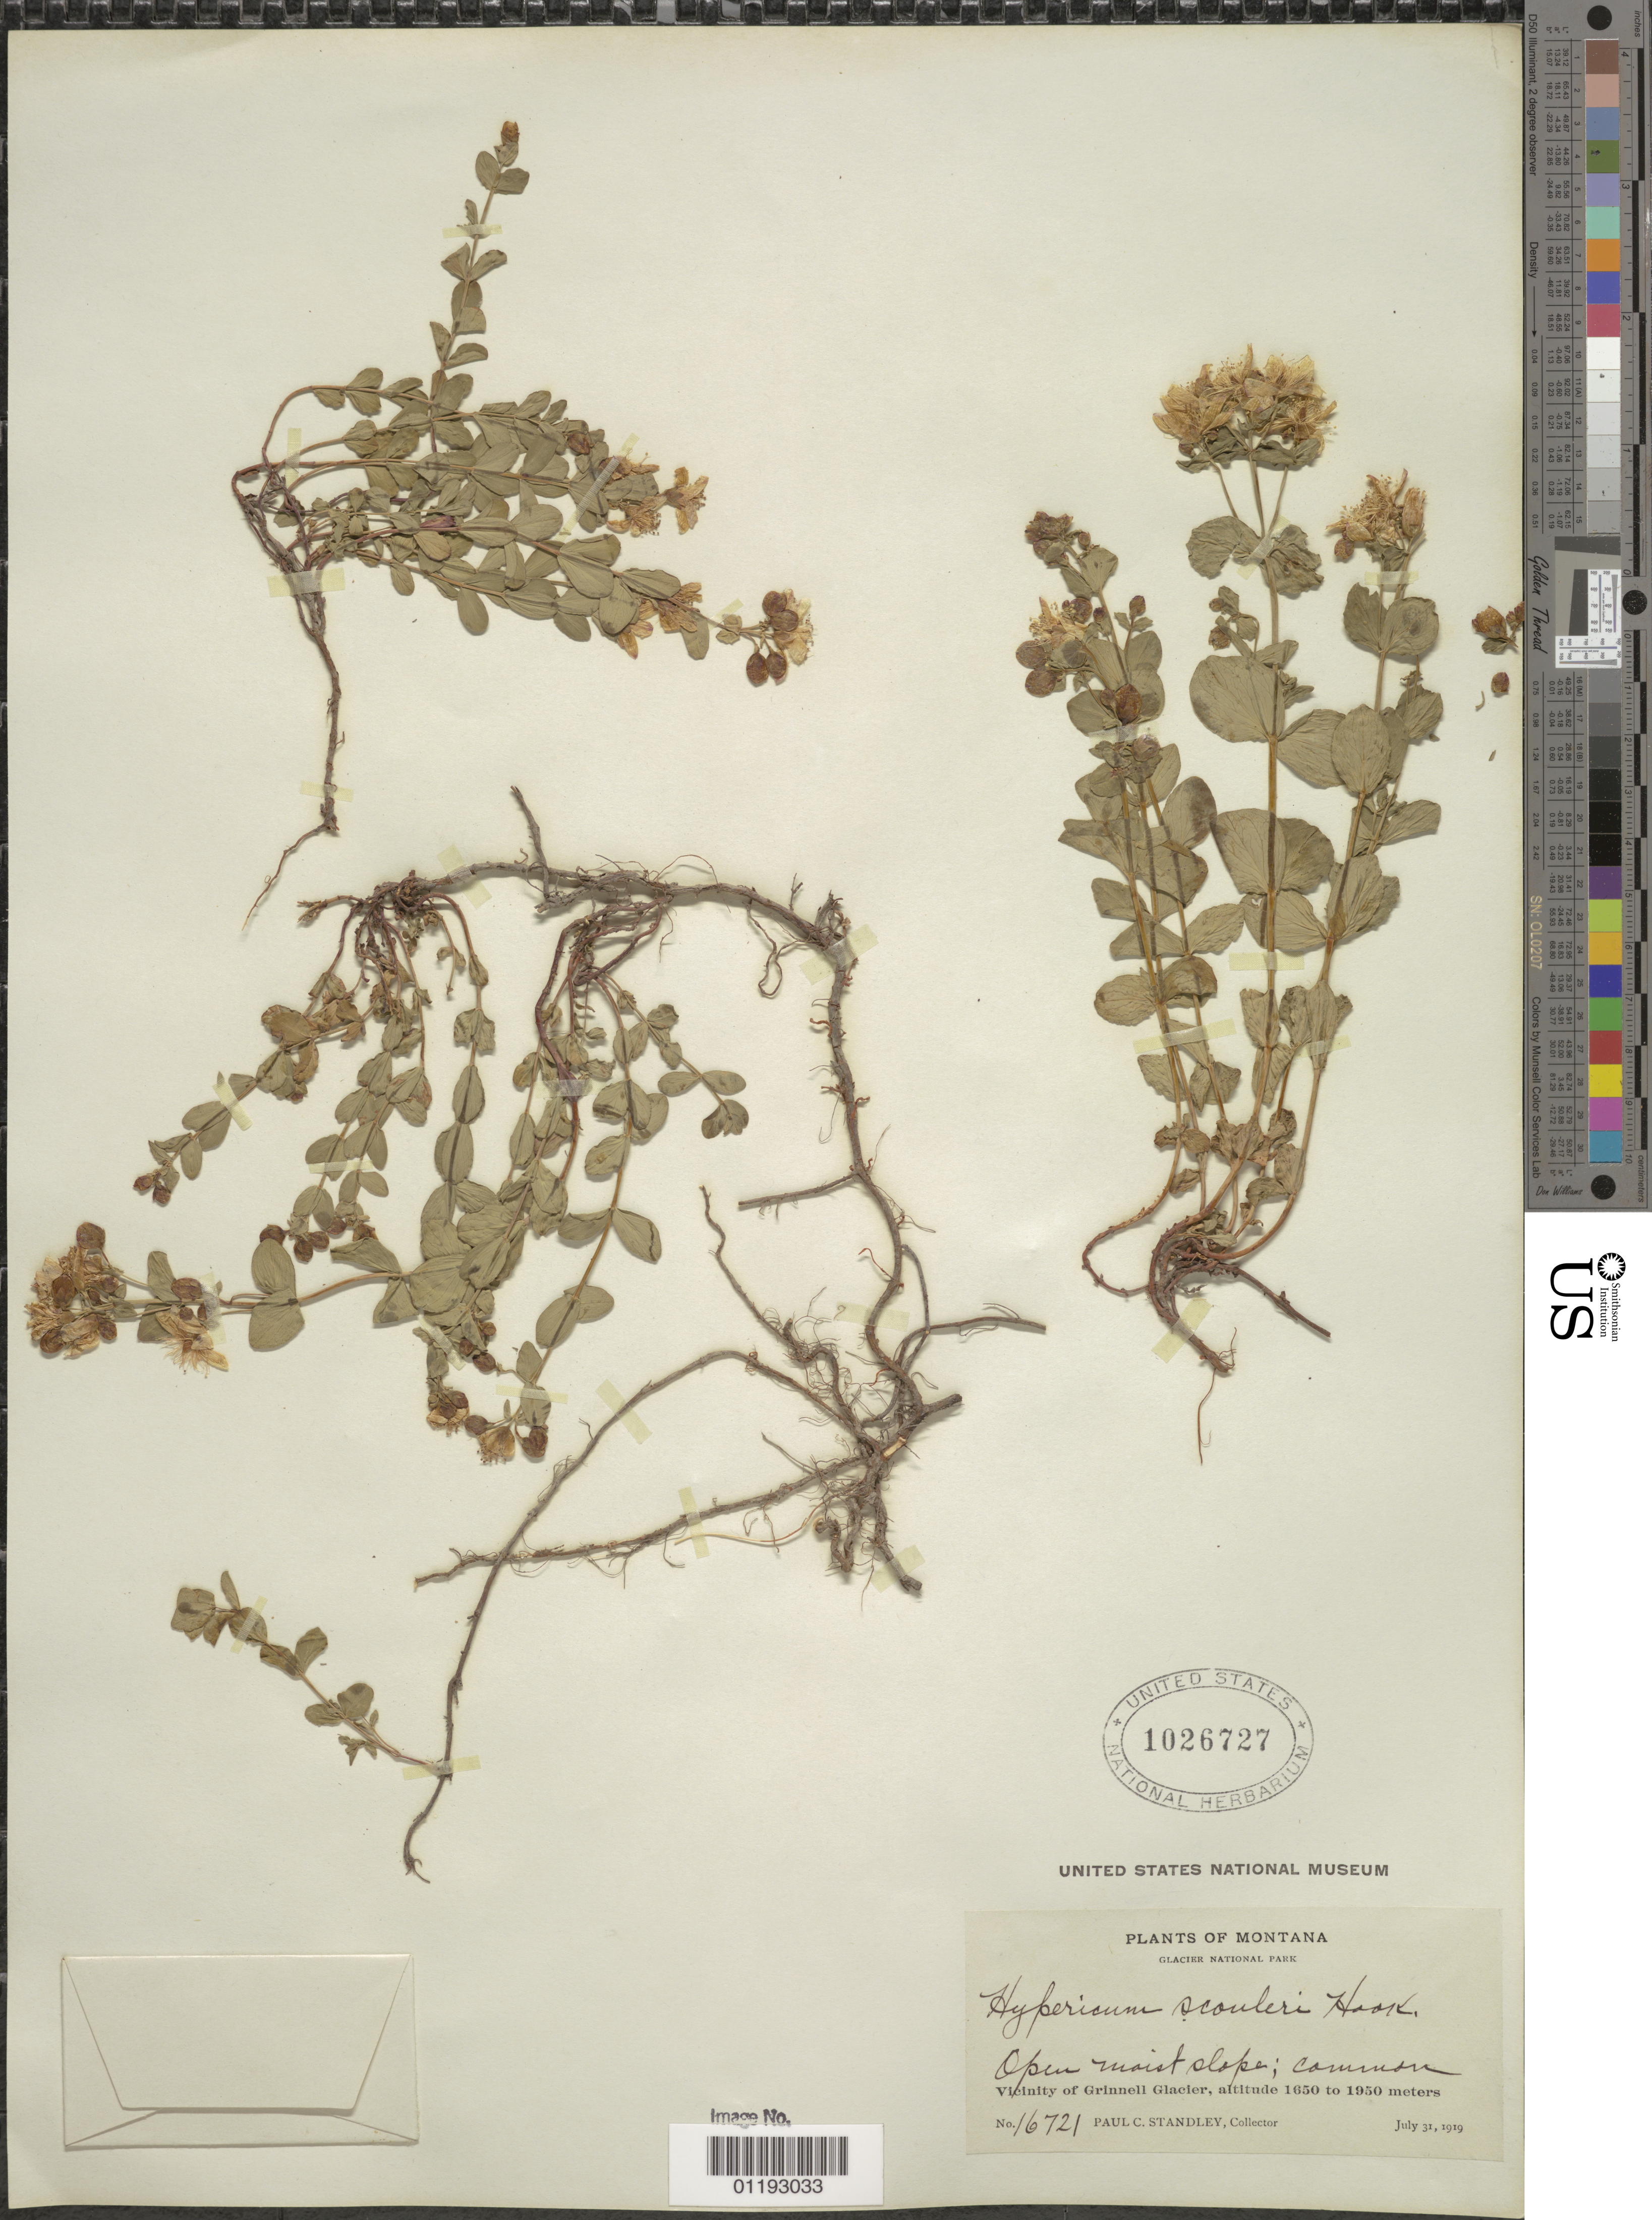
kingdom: Plantae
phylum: Tracheophyta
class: Magnoliopsida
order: Malpighiales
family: Hypericaceae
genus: Hypericum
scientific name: Hypericum scouleri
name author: Hook.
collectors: P. C. Standley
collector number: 16721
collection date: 1919-07-31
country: United States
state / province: Montana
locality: Vicinity of Grinnell Glacier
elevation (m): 1650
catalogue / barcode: US 1026727